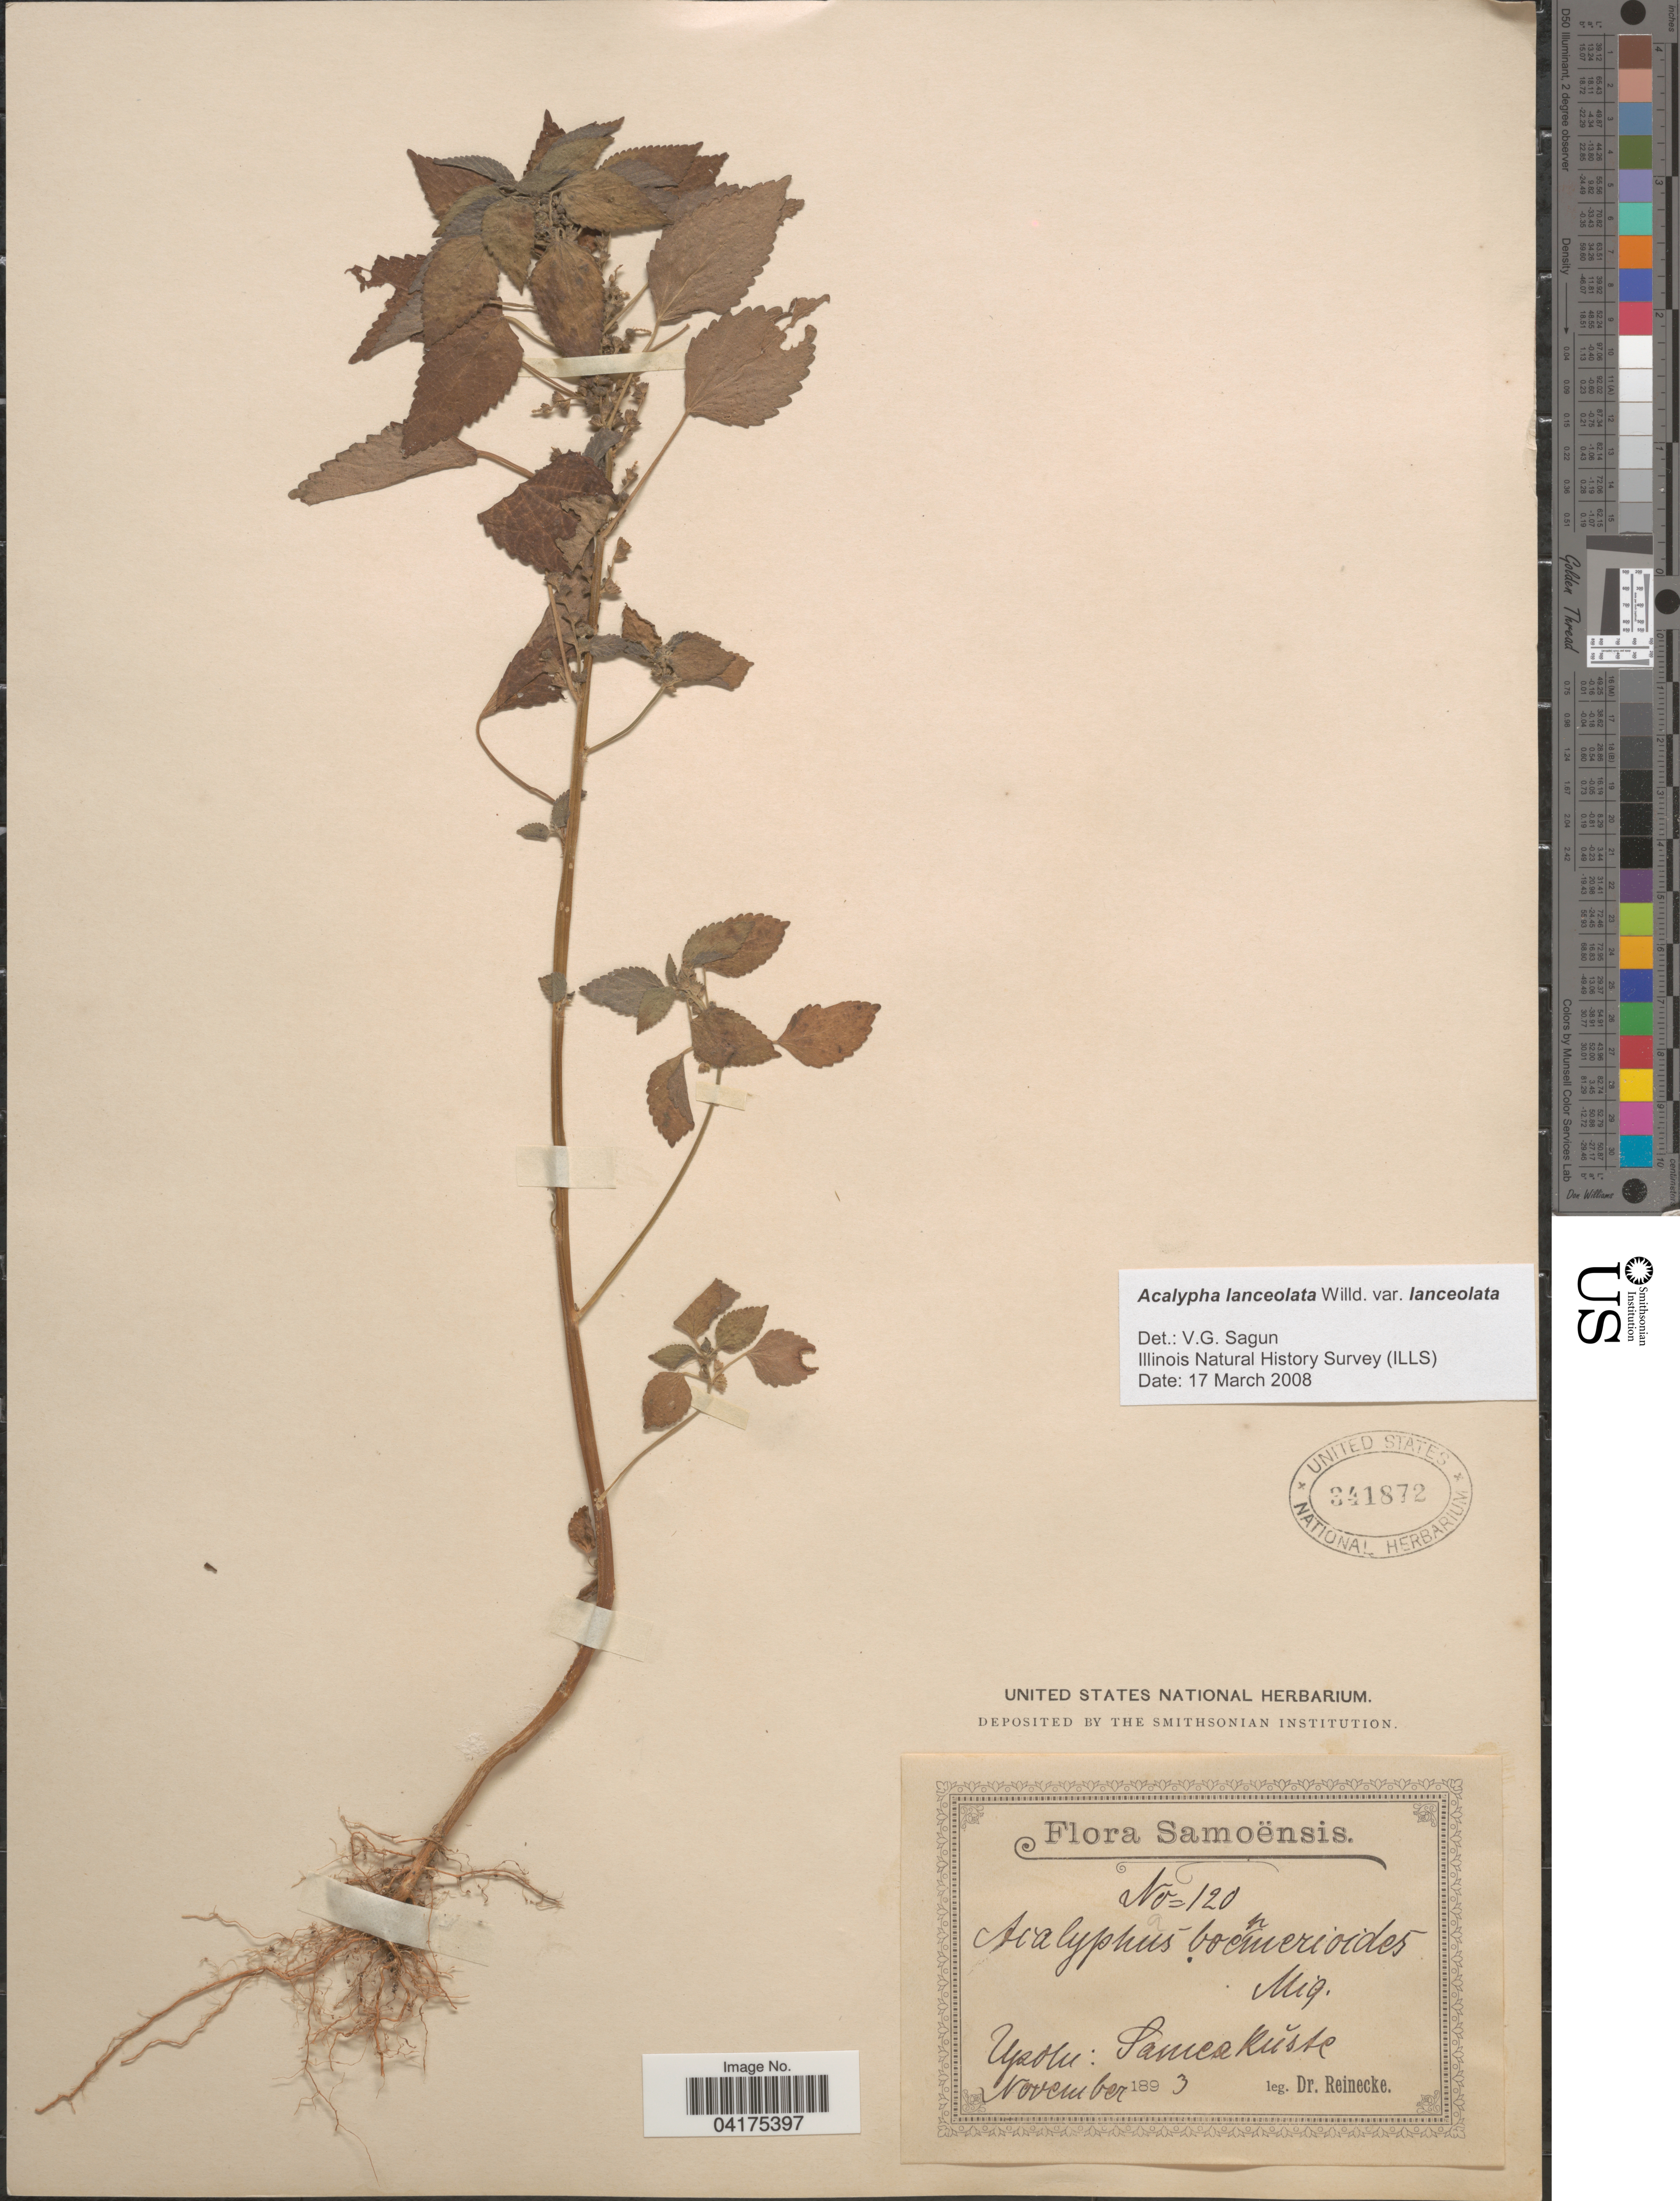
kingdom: Plantae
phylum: Tracheophyta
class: Magnoliopsida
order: Malpighiales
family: Euphorbiaceae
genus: Acalypha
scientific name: Acalypha lanceolata var. lanceolata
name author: Willd.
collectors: -- Reinecke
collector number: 120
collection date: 1893-11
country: Samoa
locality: Samoënsis. Upolu: Sameakuste.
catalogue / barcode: US 341872